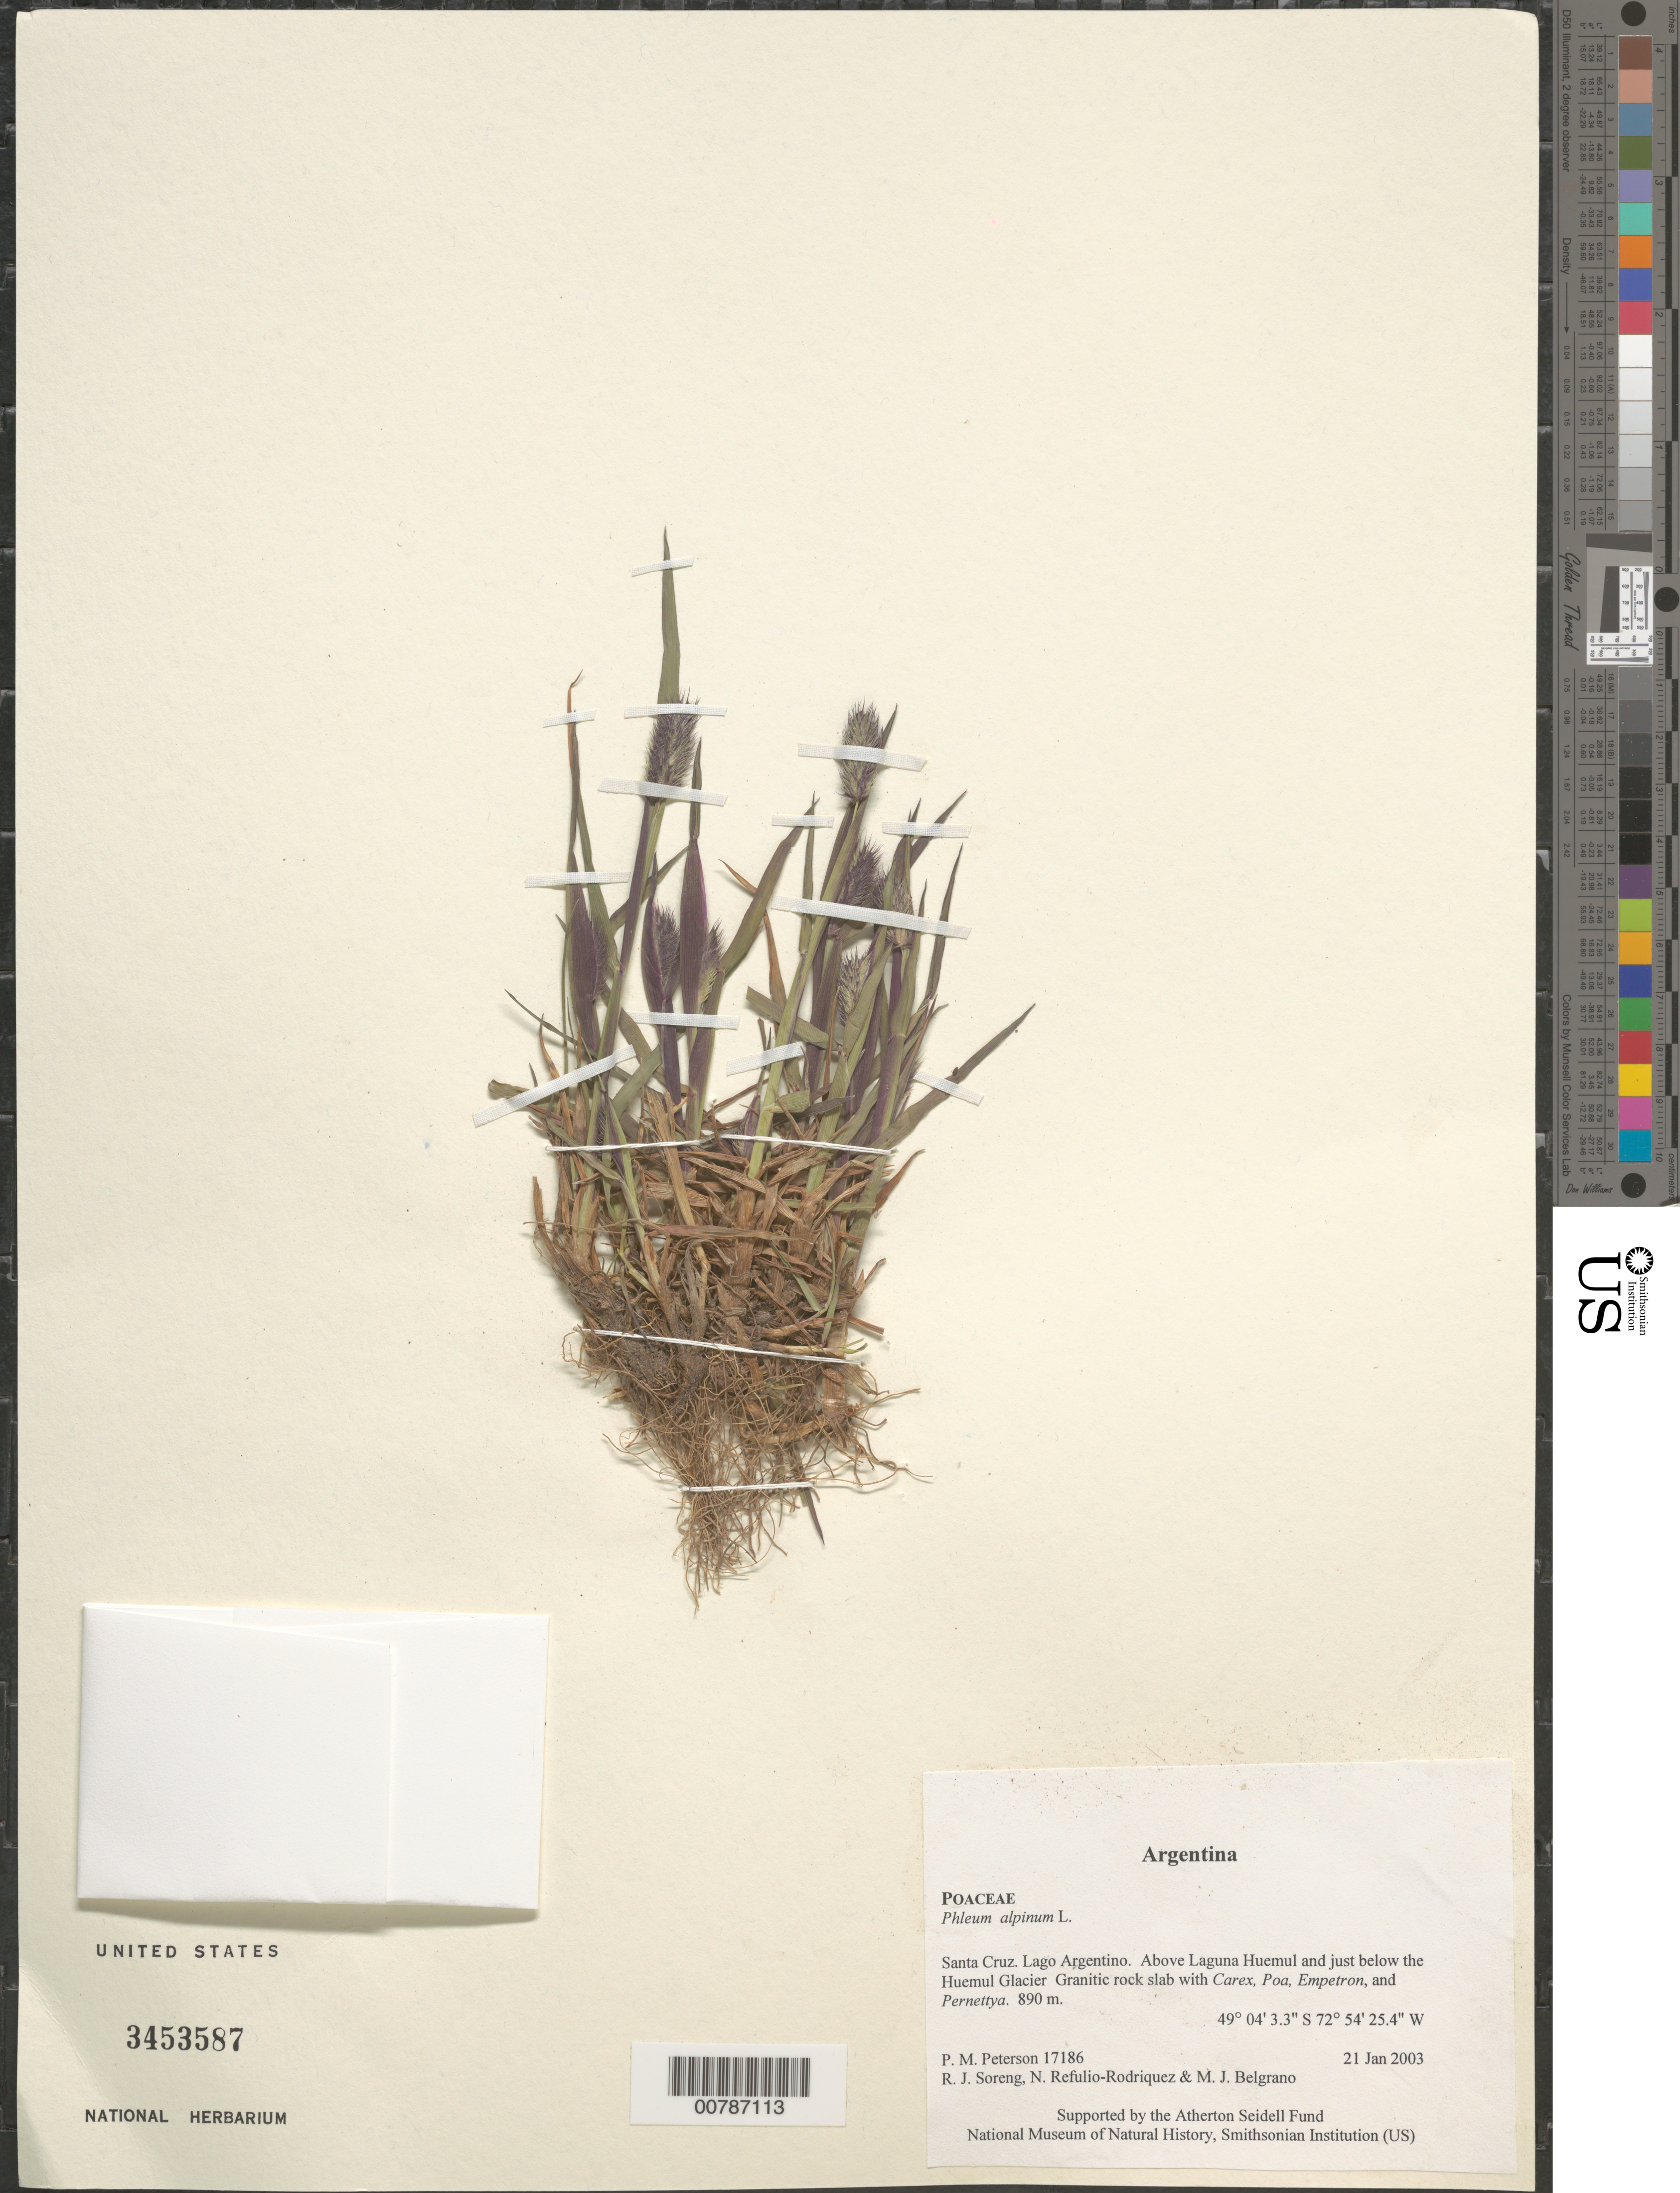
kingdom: Plantae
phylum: Tracheophyta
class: Liliopsida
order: Poales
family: Poaceae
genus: Phleum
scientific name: Phleum alpinum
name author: L.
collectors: P. M. Peterson, R. J. Soreng, N. Refulio-Rodríguez & M. Belgrano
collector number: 17186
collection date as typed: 21 Jan 2003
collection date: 2003-01-21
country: Argentina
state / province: Santa Cruz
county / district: Lago Argentino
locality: Above Laguna Huemul and just below the Huemul Glacier Granitic rock slab with Carex, Poa, Empetron, and Pernettya.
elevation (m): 890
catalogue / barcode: US 3453587